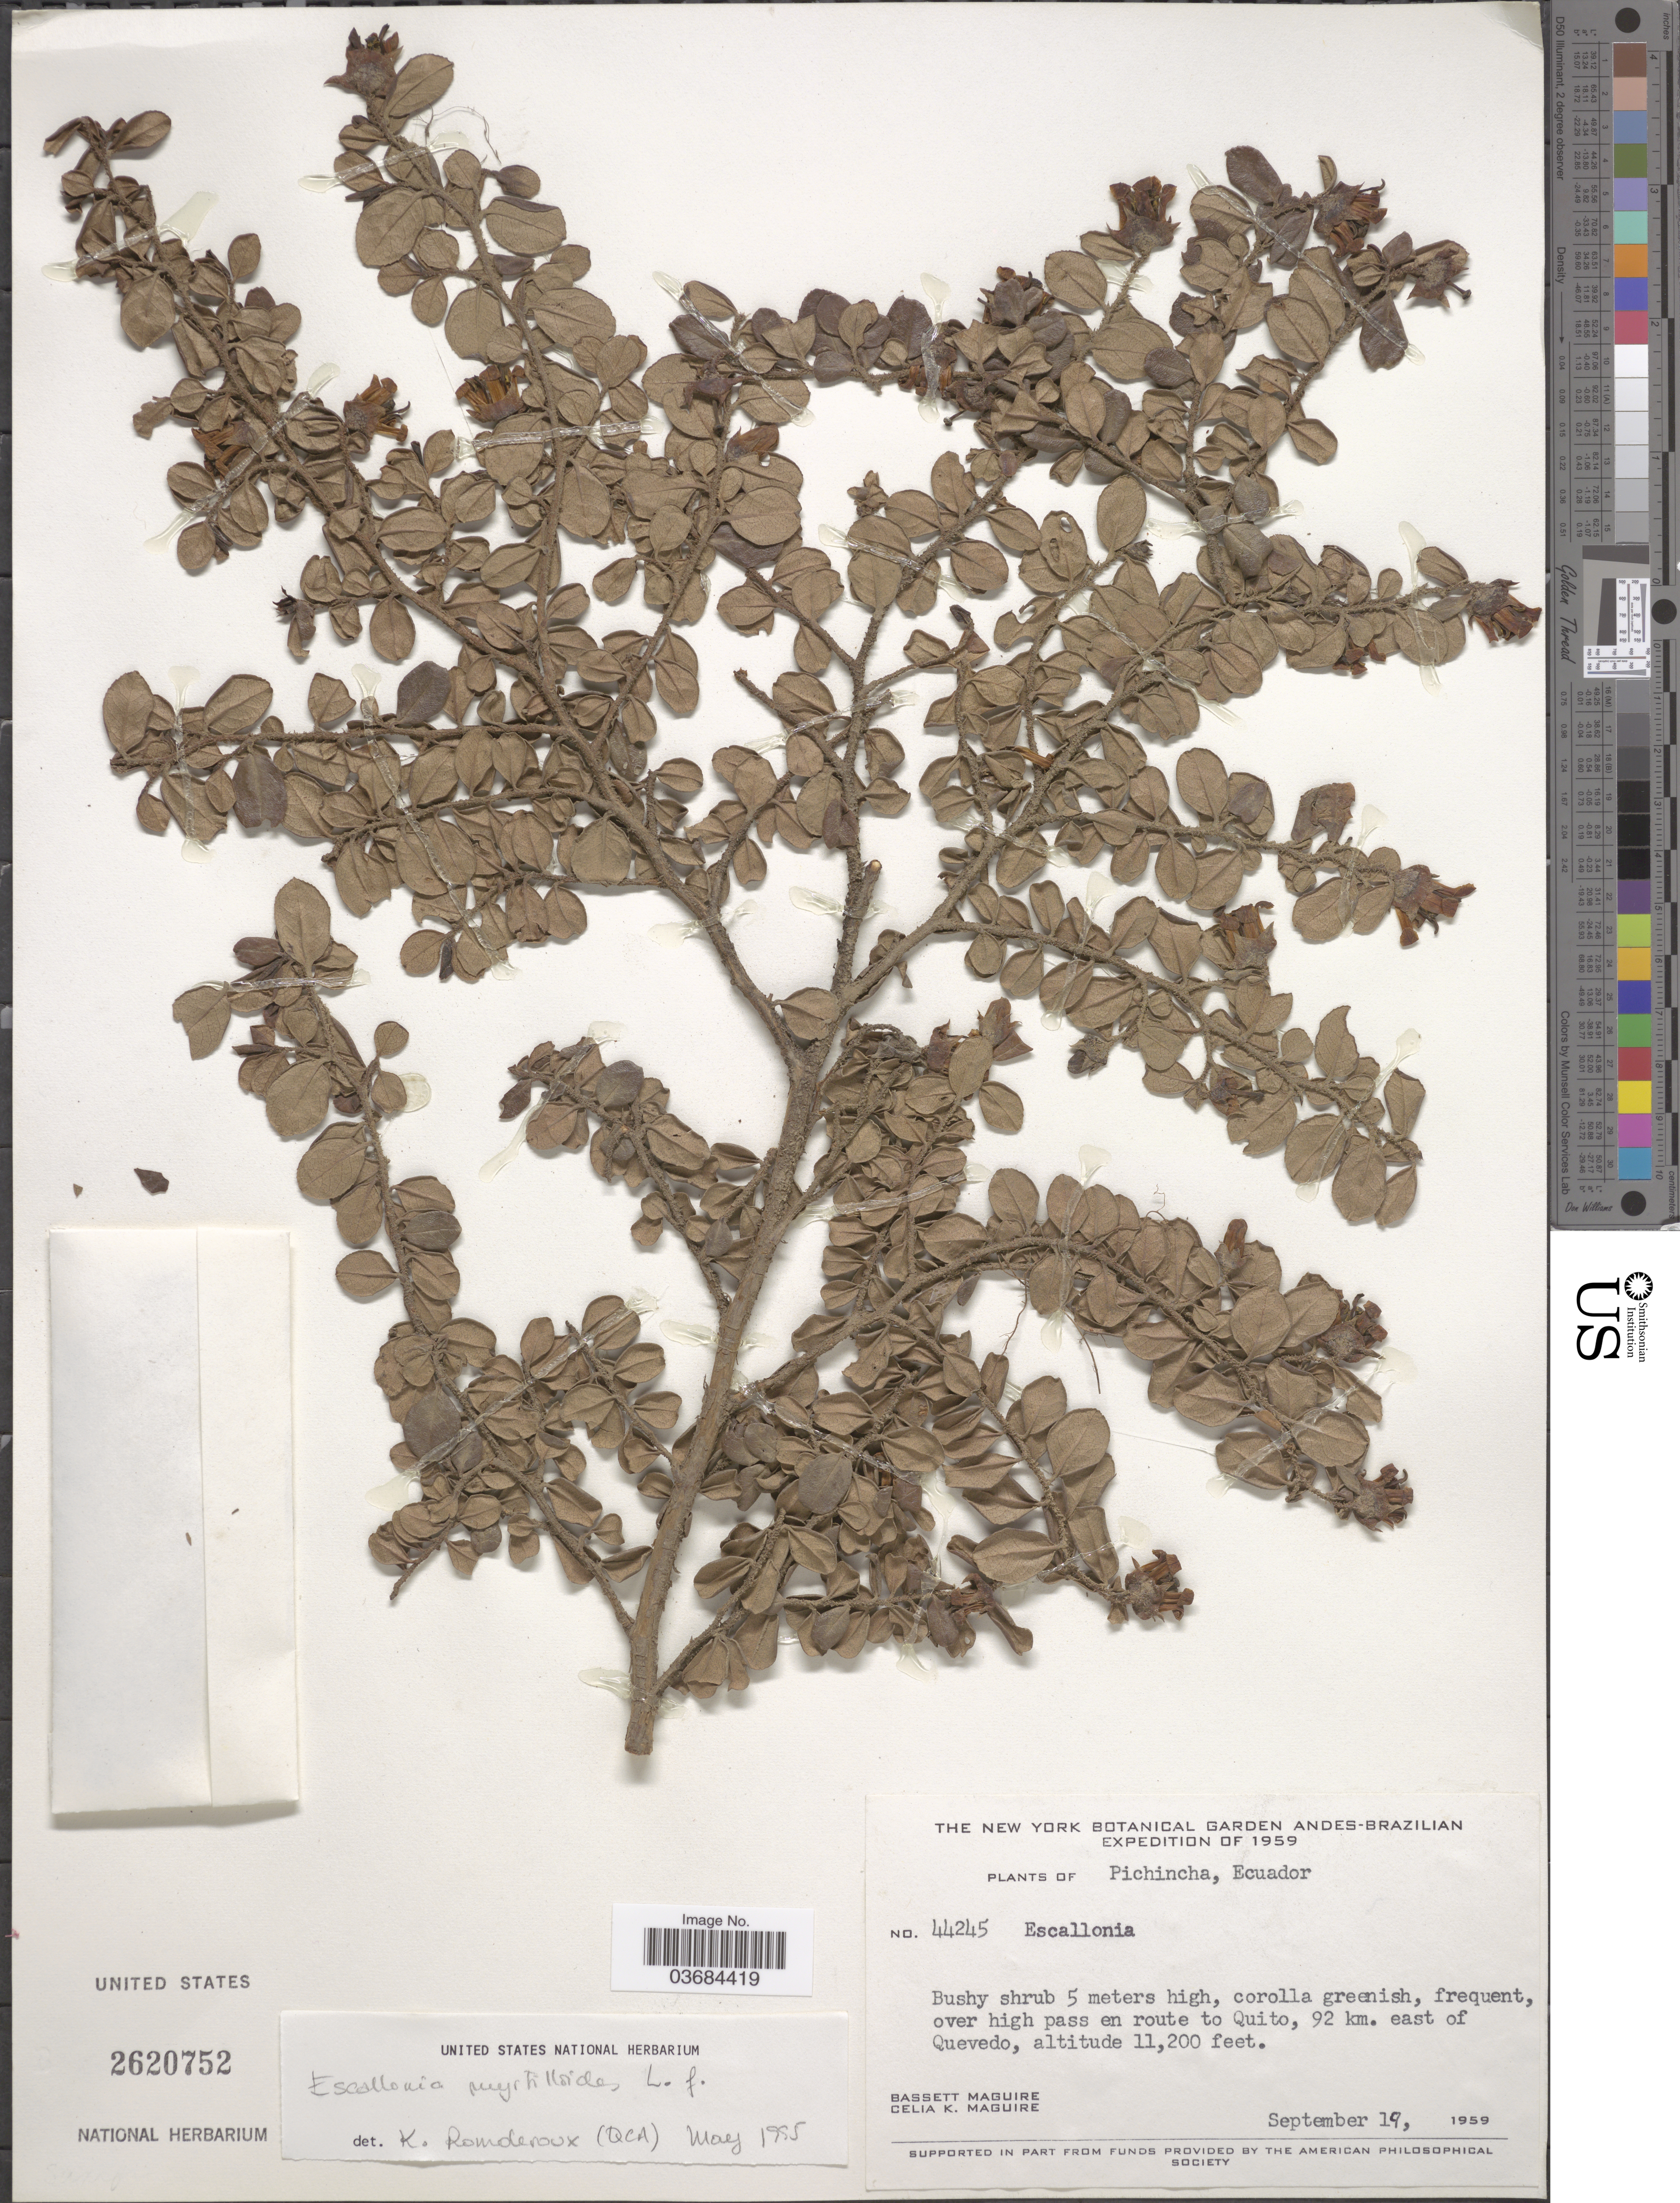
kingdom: Plantae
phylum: Tracheophyta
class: Magnoliopsida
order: Escalloniales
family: Escalloniaceae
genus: Escallonia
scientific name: Escallonia myrtilloides var. myrtilloides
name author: L. f.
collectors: B. Maguire & C. K. Maguire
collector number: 44245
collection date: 1959-09-19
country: Ecuador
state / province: Pichincha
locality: The New York Botanical Garden Andes-Brazilian Expedition of 1959. Frequent, over high pass en route to Quito, 92 km. east of Quevedo.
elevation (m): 3414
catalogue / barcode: US 2620752